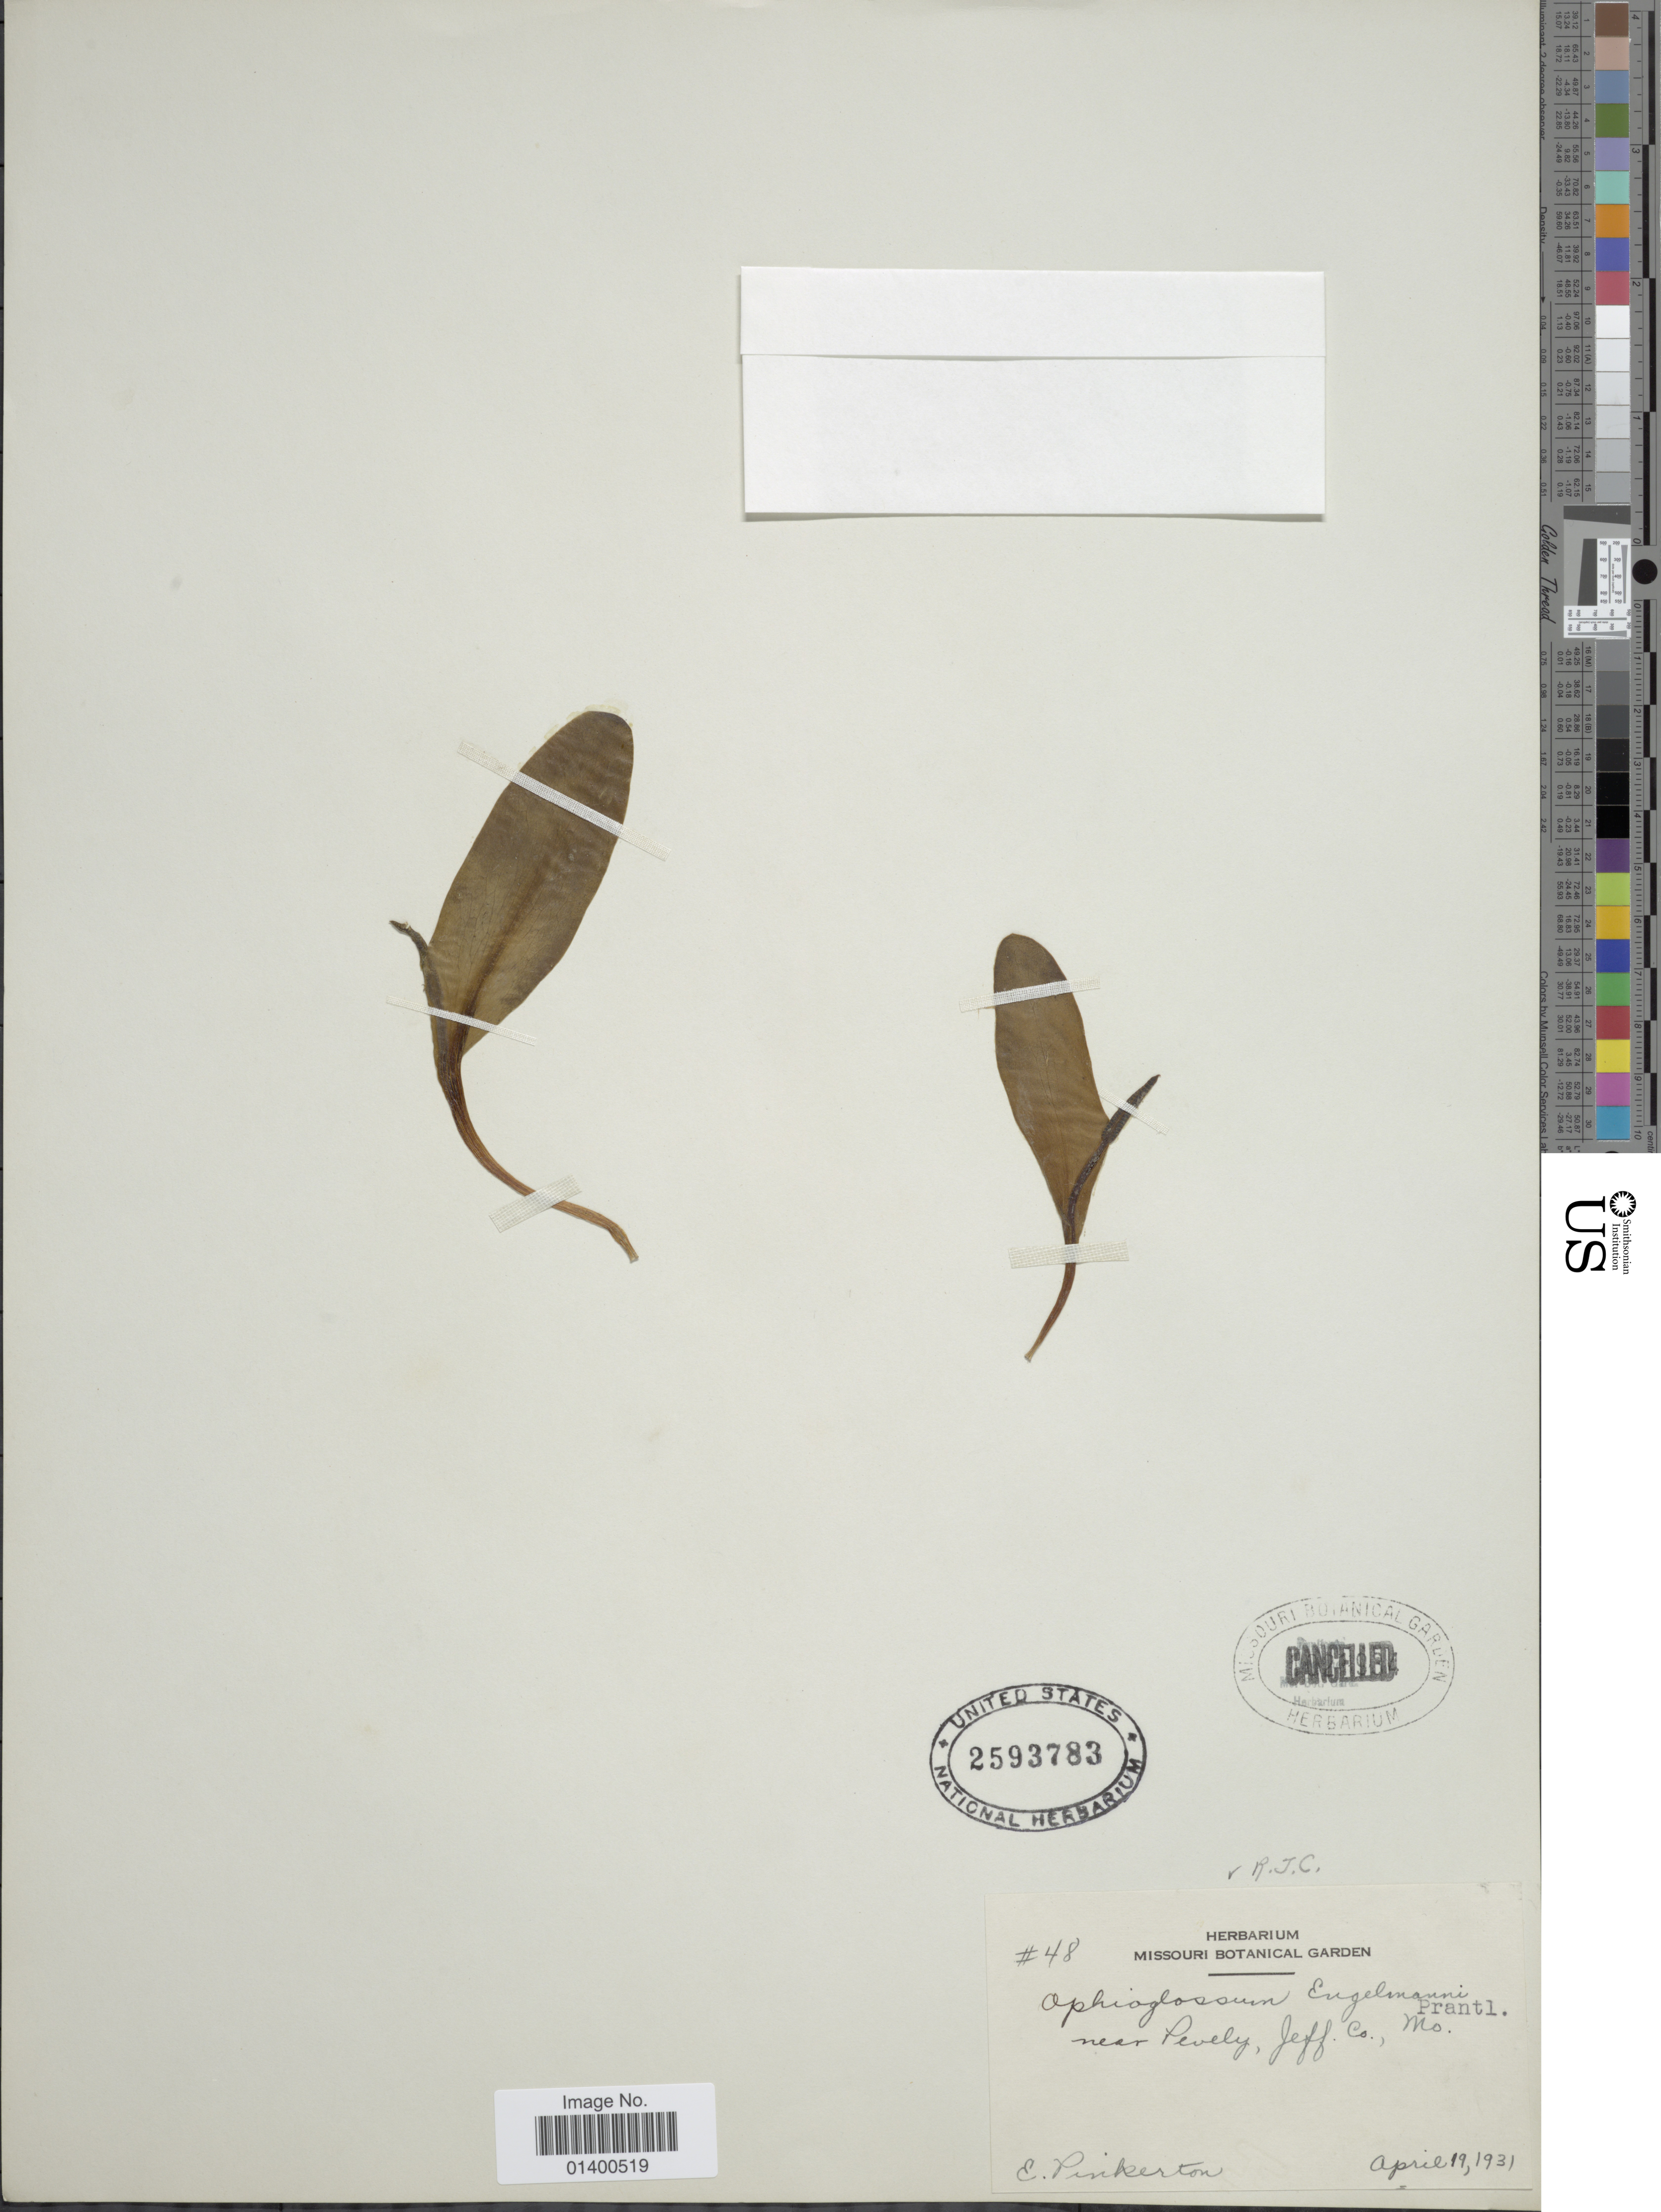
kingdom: Plantae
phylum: Tracheophyta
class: Polypodiopsida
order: Ophioglossales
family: Ophioglossaceae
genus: Ophioglossum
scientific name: Ophioglossum engelmannii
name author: Prantl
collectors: E. Pinkerton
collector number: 48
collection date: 1931-04-19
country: United States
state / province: Missouri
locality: Near Pevely, Jeff. Co.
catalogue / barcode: US 2593783